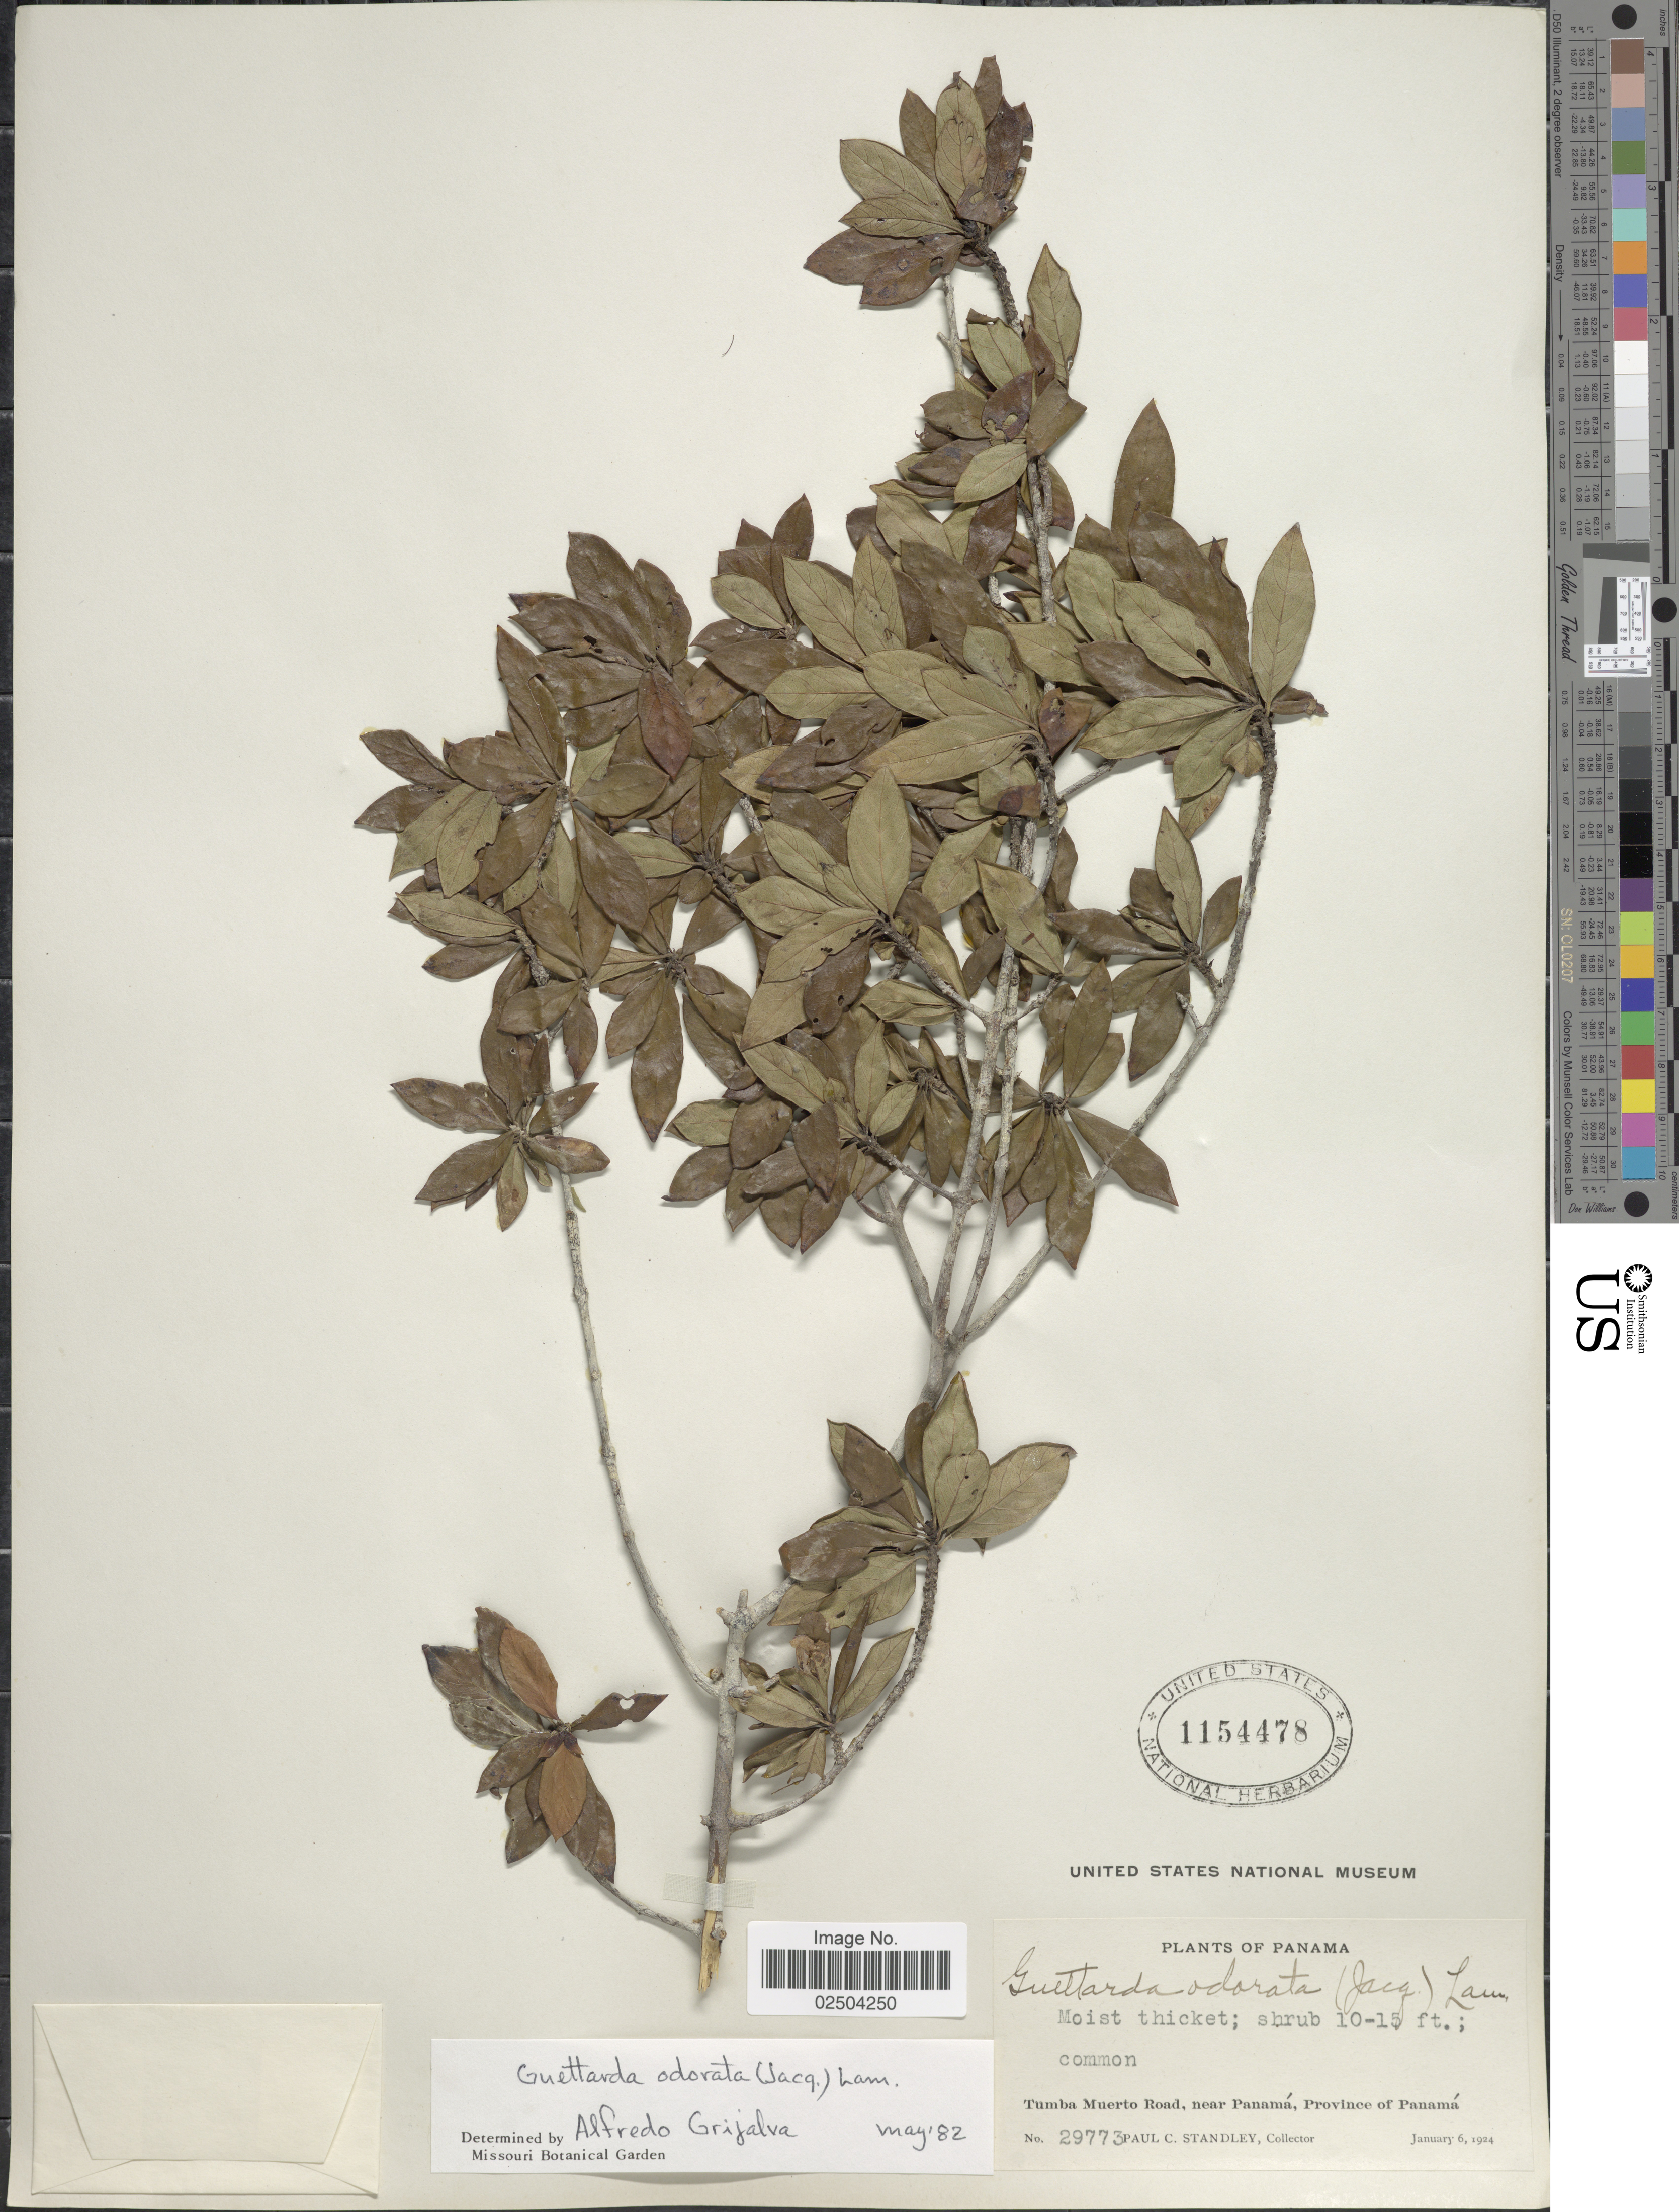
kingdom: Plantae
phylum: Tracheophyta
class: Magnoliopsida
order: Gentianales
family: Rubiaceae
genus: Guettarda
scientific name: Guettarda odorata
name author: (Jacq.) Lam.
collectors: P. C. Standley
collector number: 29773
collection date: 1924-01-06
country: Panama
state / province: Panamá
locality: Tumba Muerto Road, near Panama, Province of Panama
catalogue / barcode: US 1154478